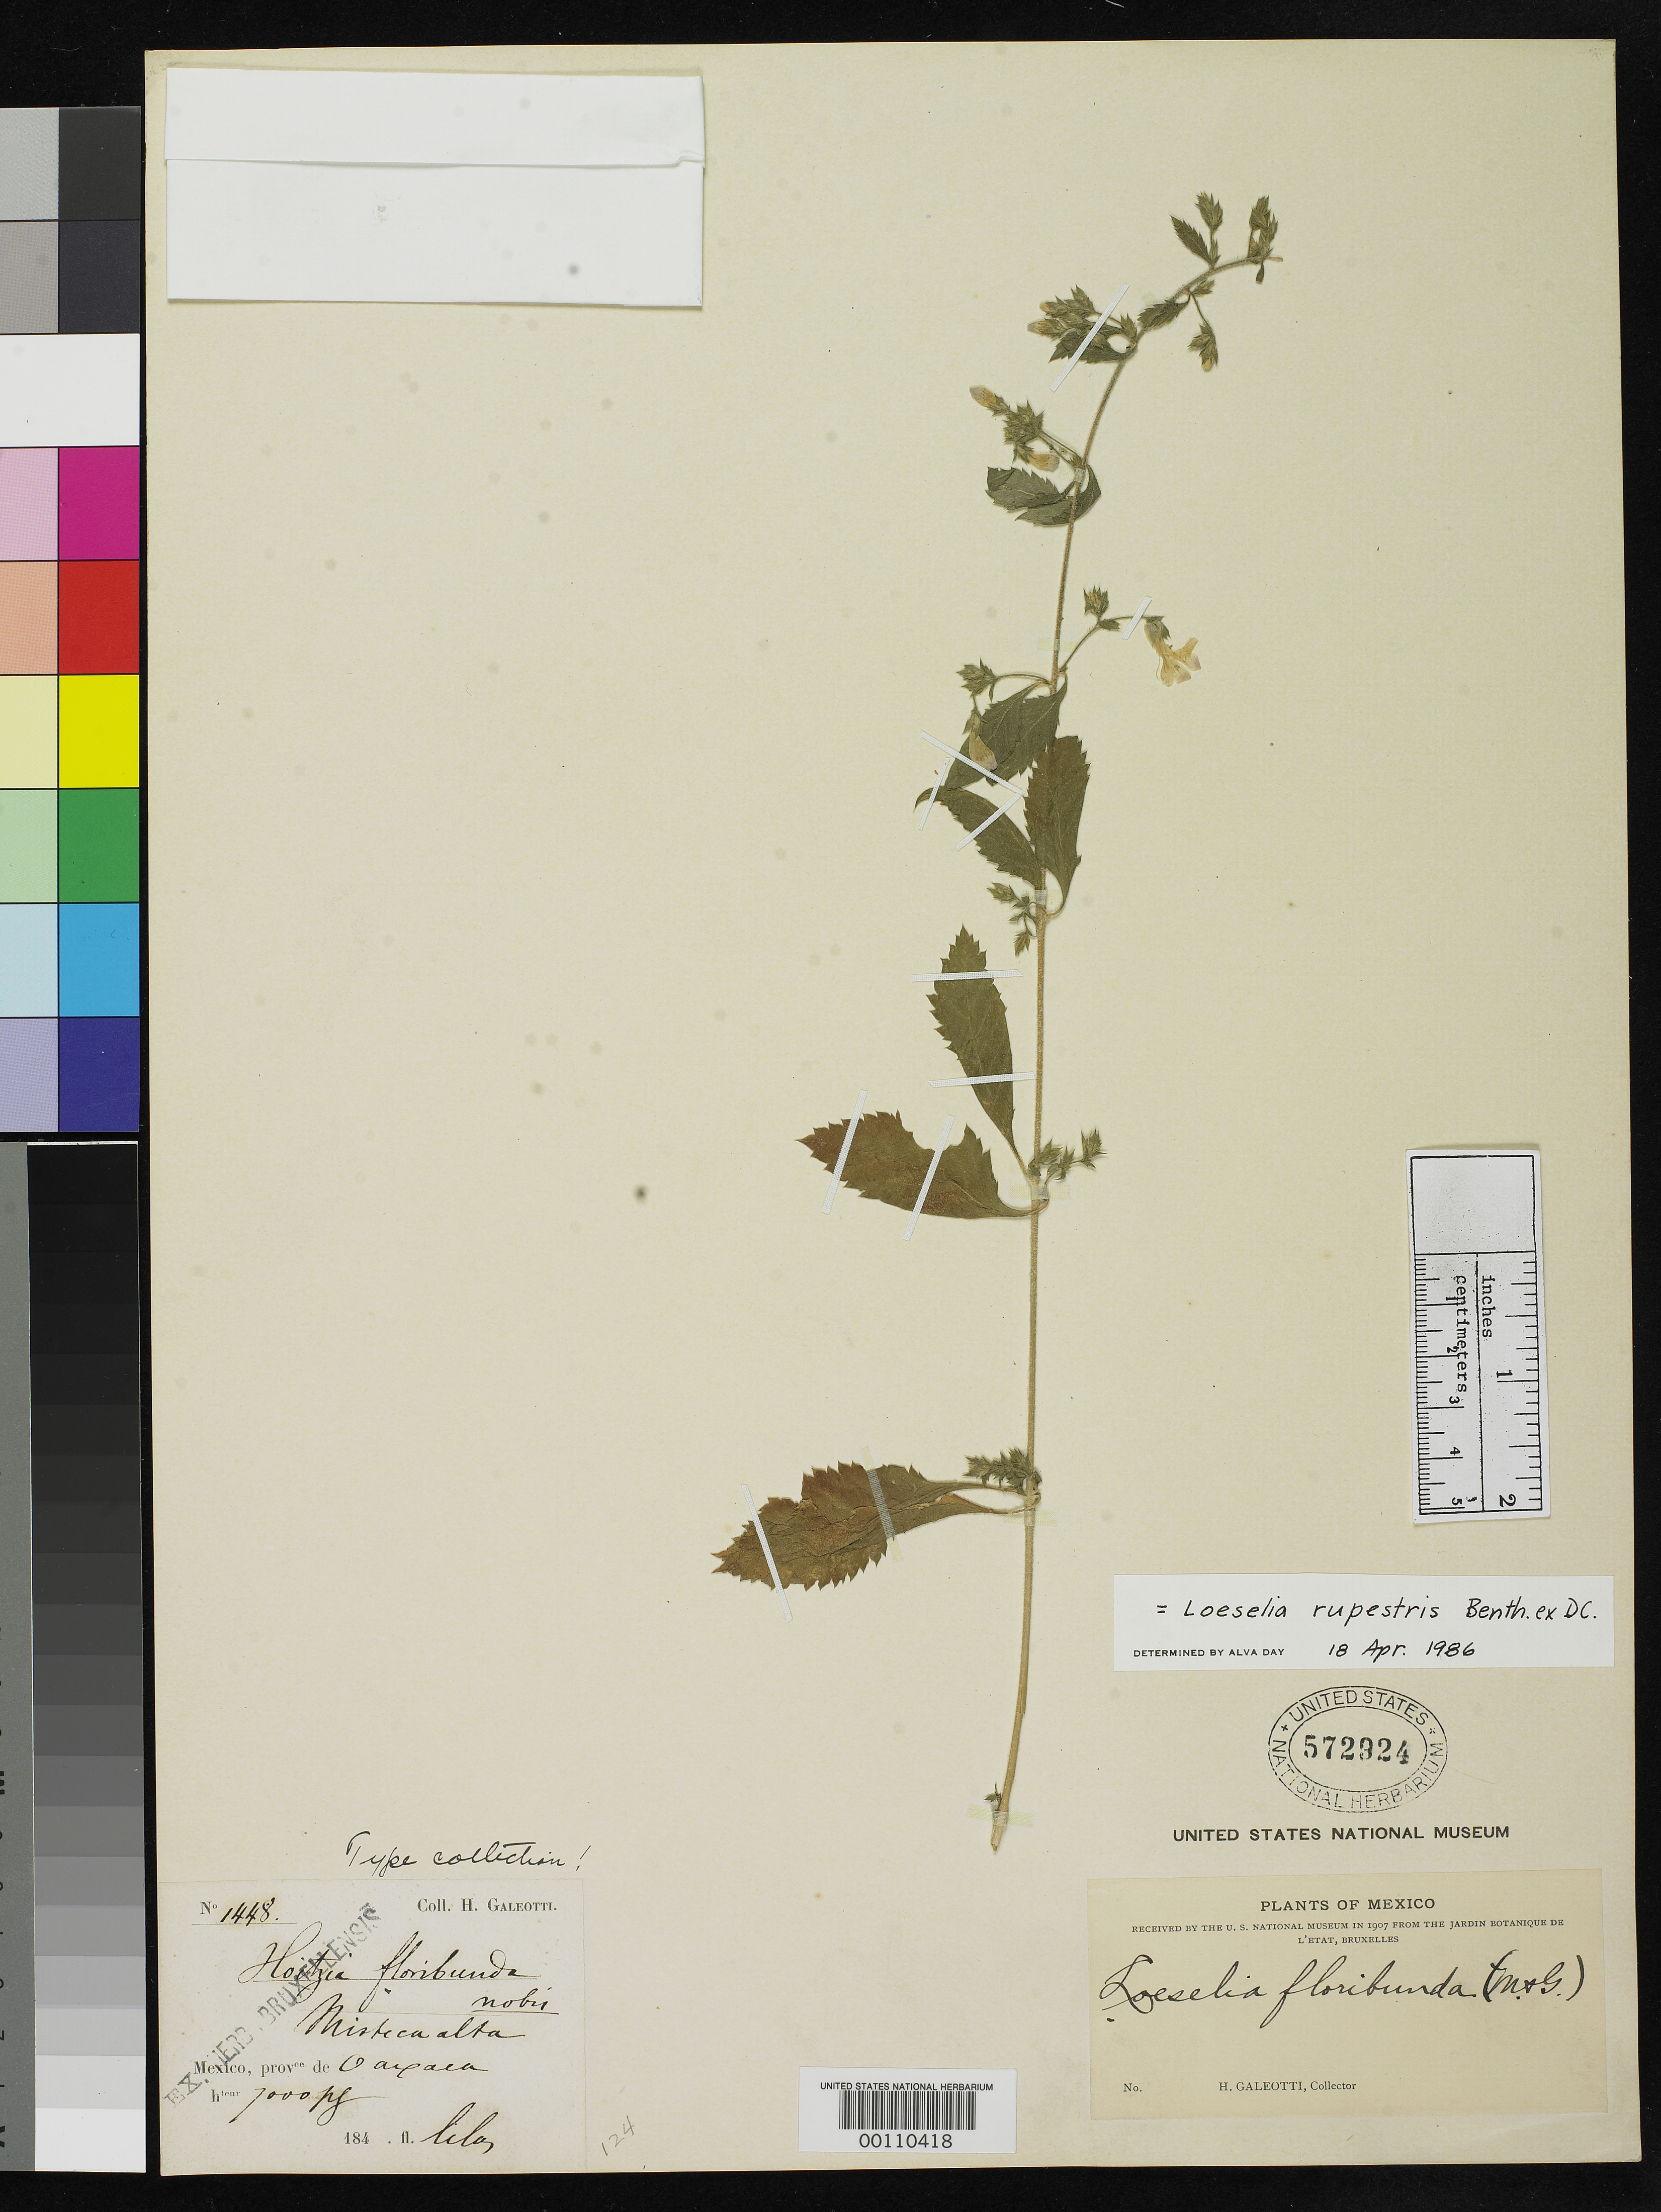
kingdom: Plantae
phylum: Tracheophyta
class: Magnoliopsida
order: Ericales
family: Polemoniaceae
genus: Hoitzia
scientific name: Hoitzia floribunda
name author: M. Martens & Galeotti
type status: Type Collection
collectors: H. G. Galeotti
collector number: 1448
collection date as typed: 184-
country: Mexico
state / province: Oaxaca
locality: Misteca Alta.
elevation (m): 2134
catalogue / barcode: US 572924